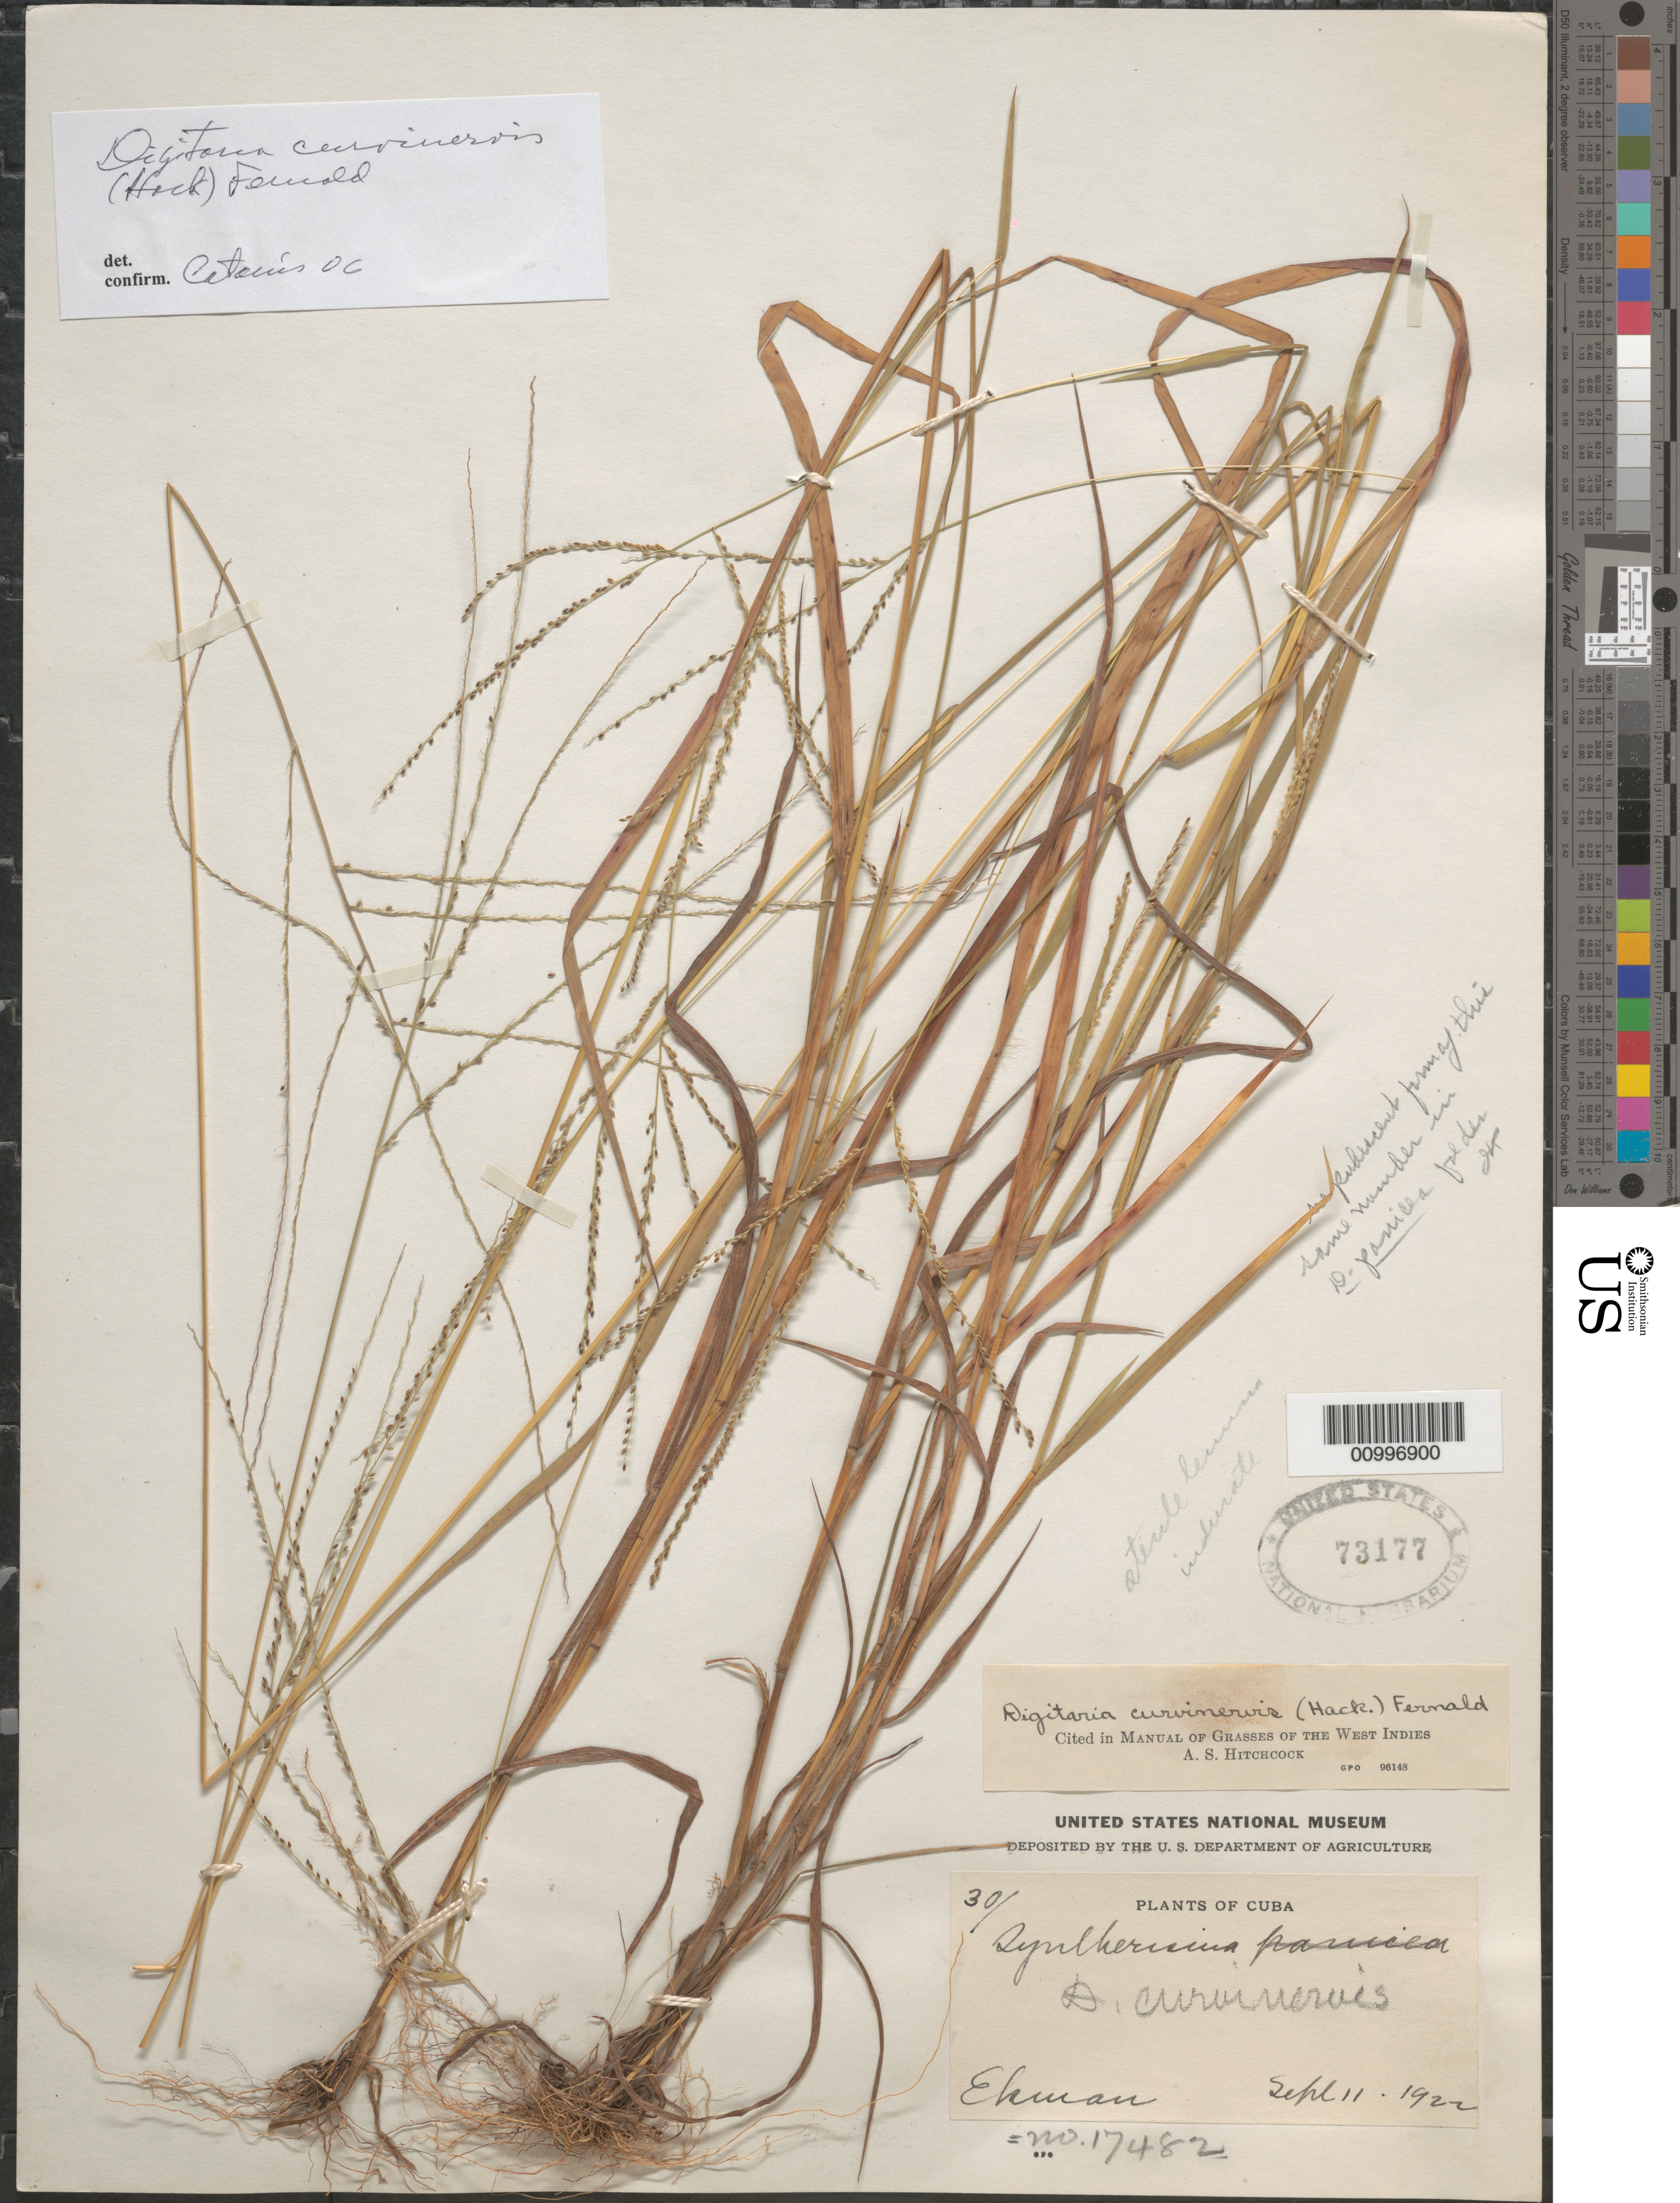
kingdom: Plantae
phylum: Tracheophyta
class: Liliopsida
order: Poales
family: Poaceae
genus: Digitaria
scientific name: Digitaria curvinervis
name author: (Hack.) Fernald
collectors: E. L. Ekman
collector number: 17482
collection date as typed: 11 Sep 1922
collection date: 1922-09-11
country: Cuba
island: Cuba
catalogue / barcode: US 73177